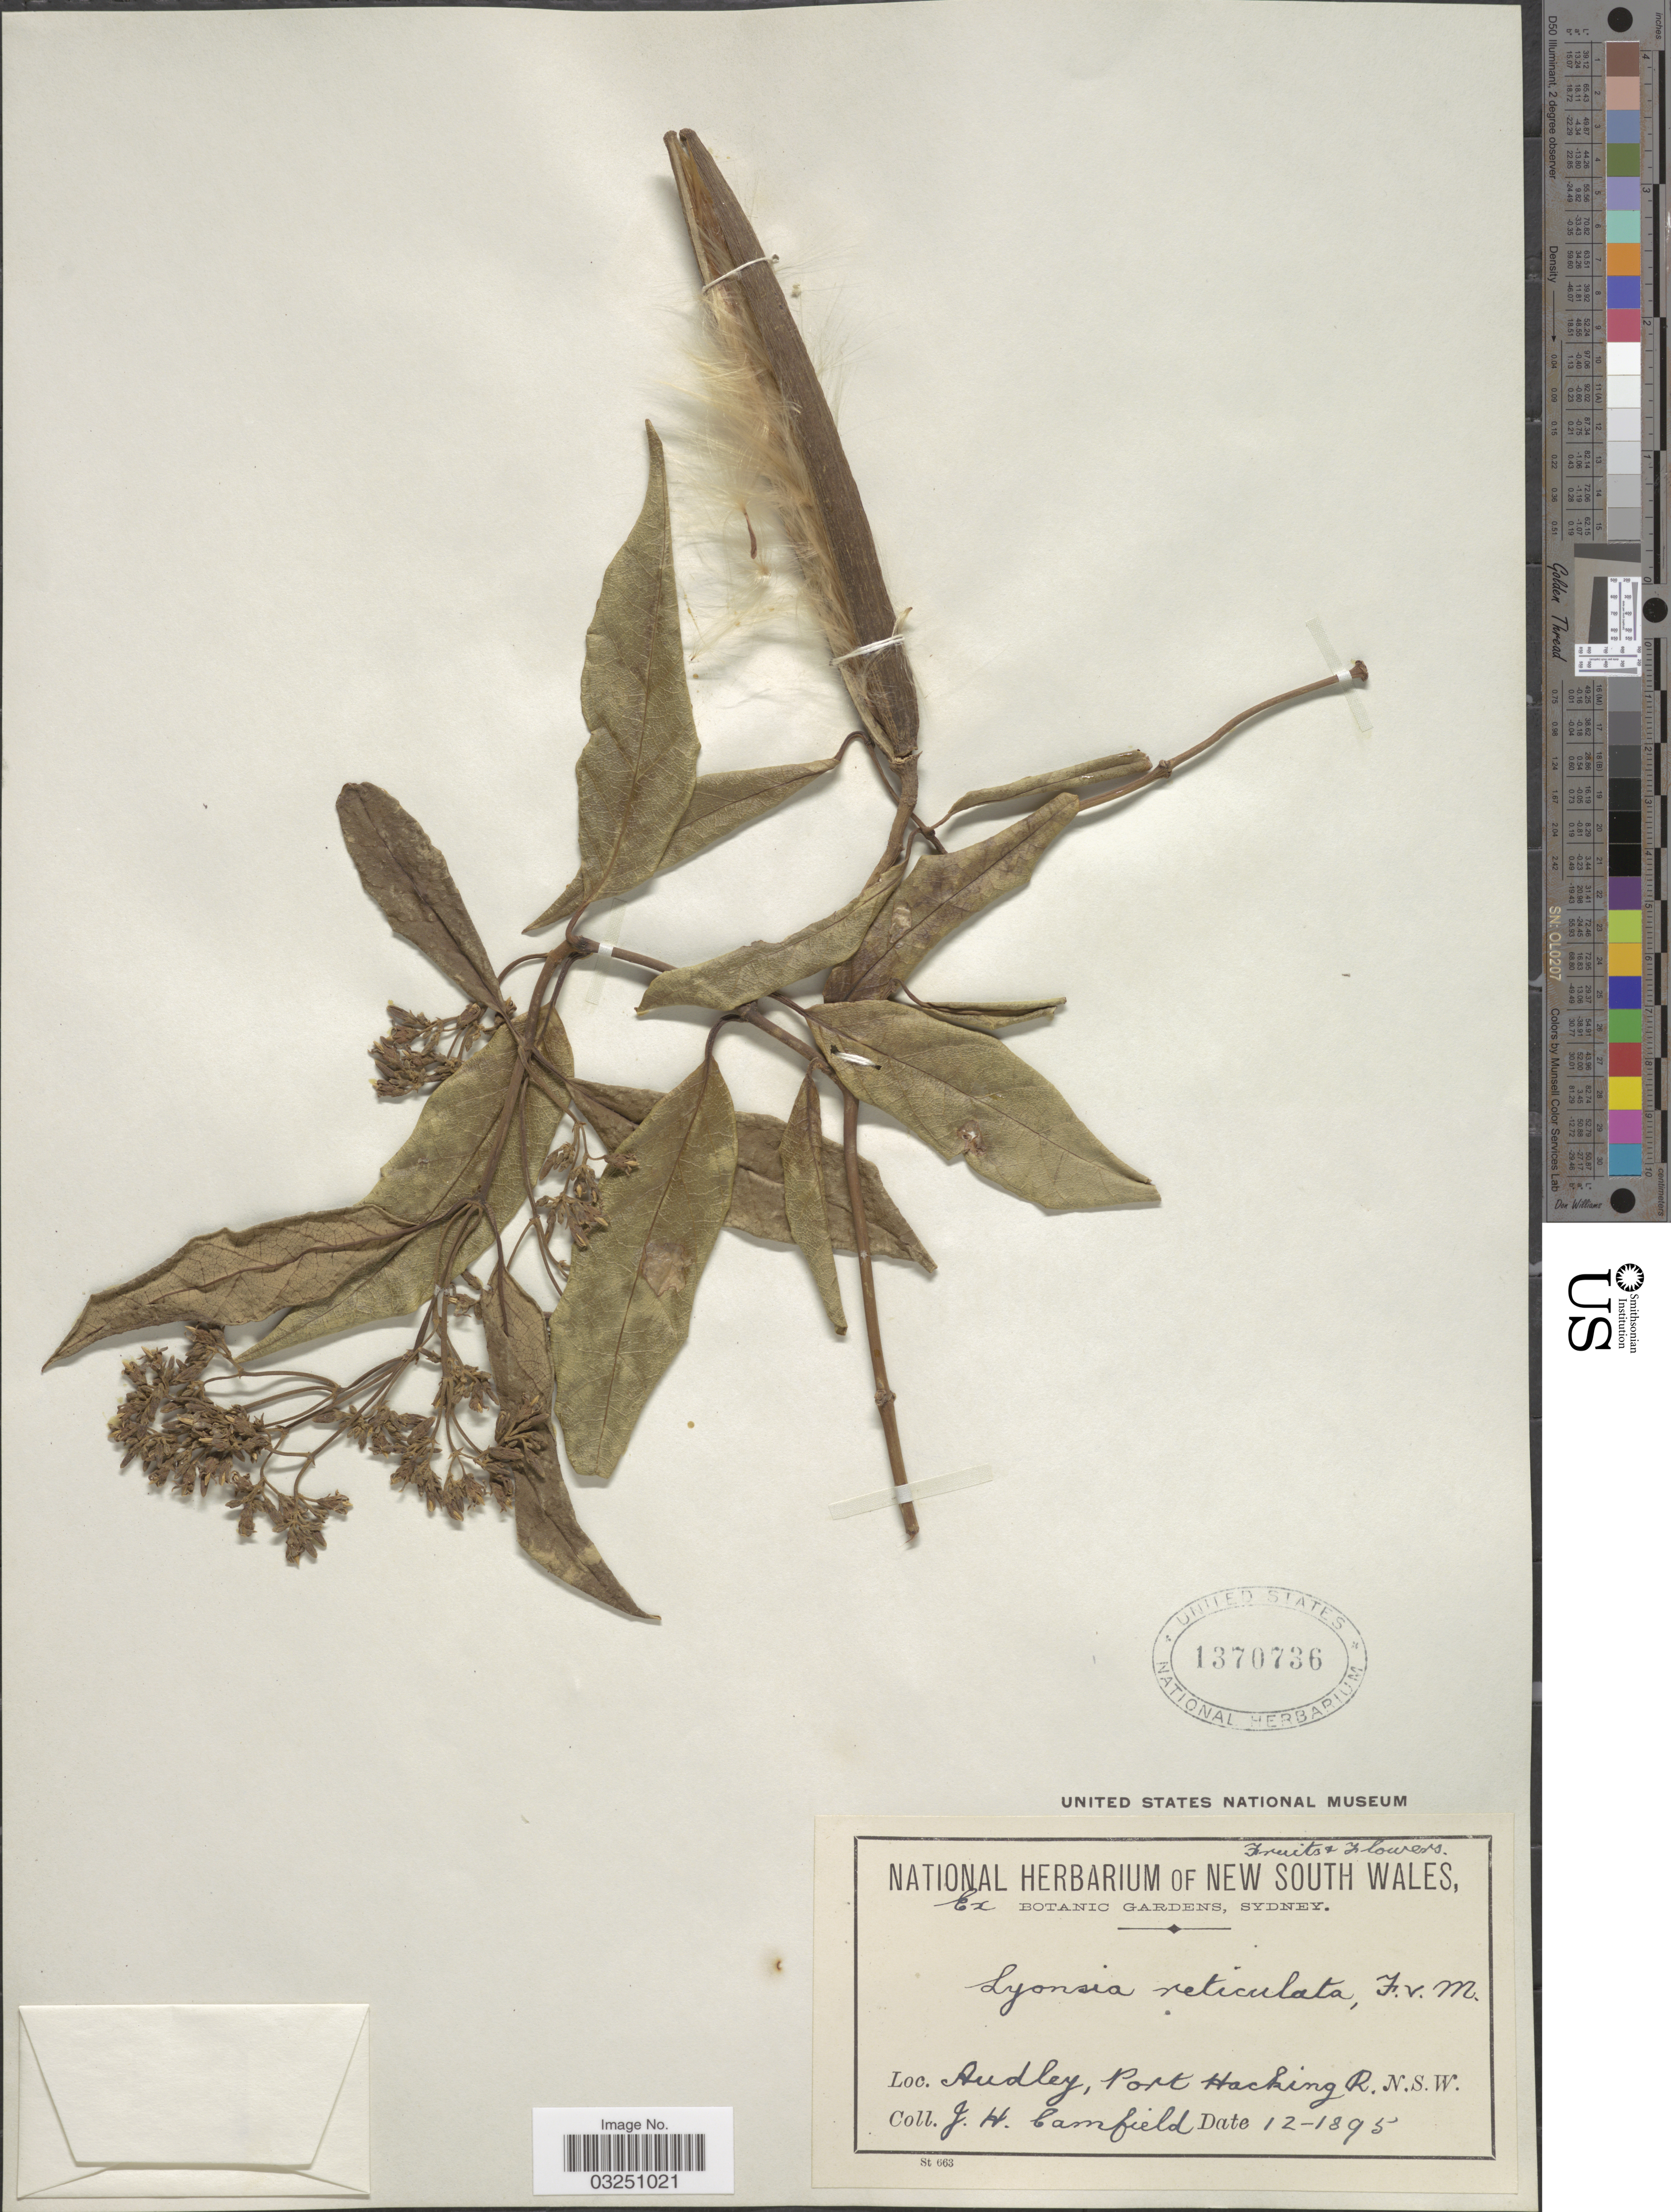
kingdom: Plantae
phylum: Tracheophyta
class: Magnoliopsida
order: Myrtales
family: Lythraceae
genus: Parsonsia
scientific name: Parsonsia reticulata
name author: (F. Muell.) F. Muell.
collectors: J. Camfield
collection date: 1895-12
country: Australia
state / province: New South Wales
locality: Audley, Port Hacking R.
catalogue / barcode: US 1370736